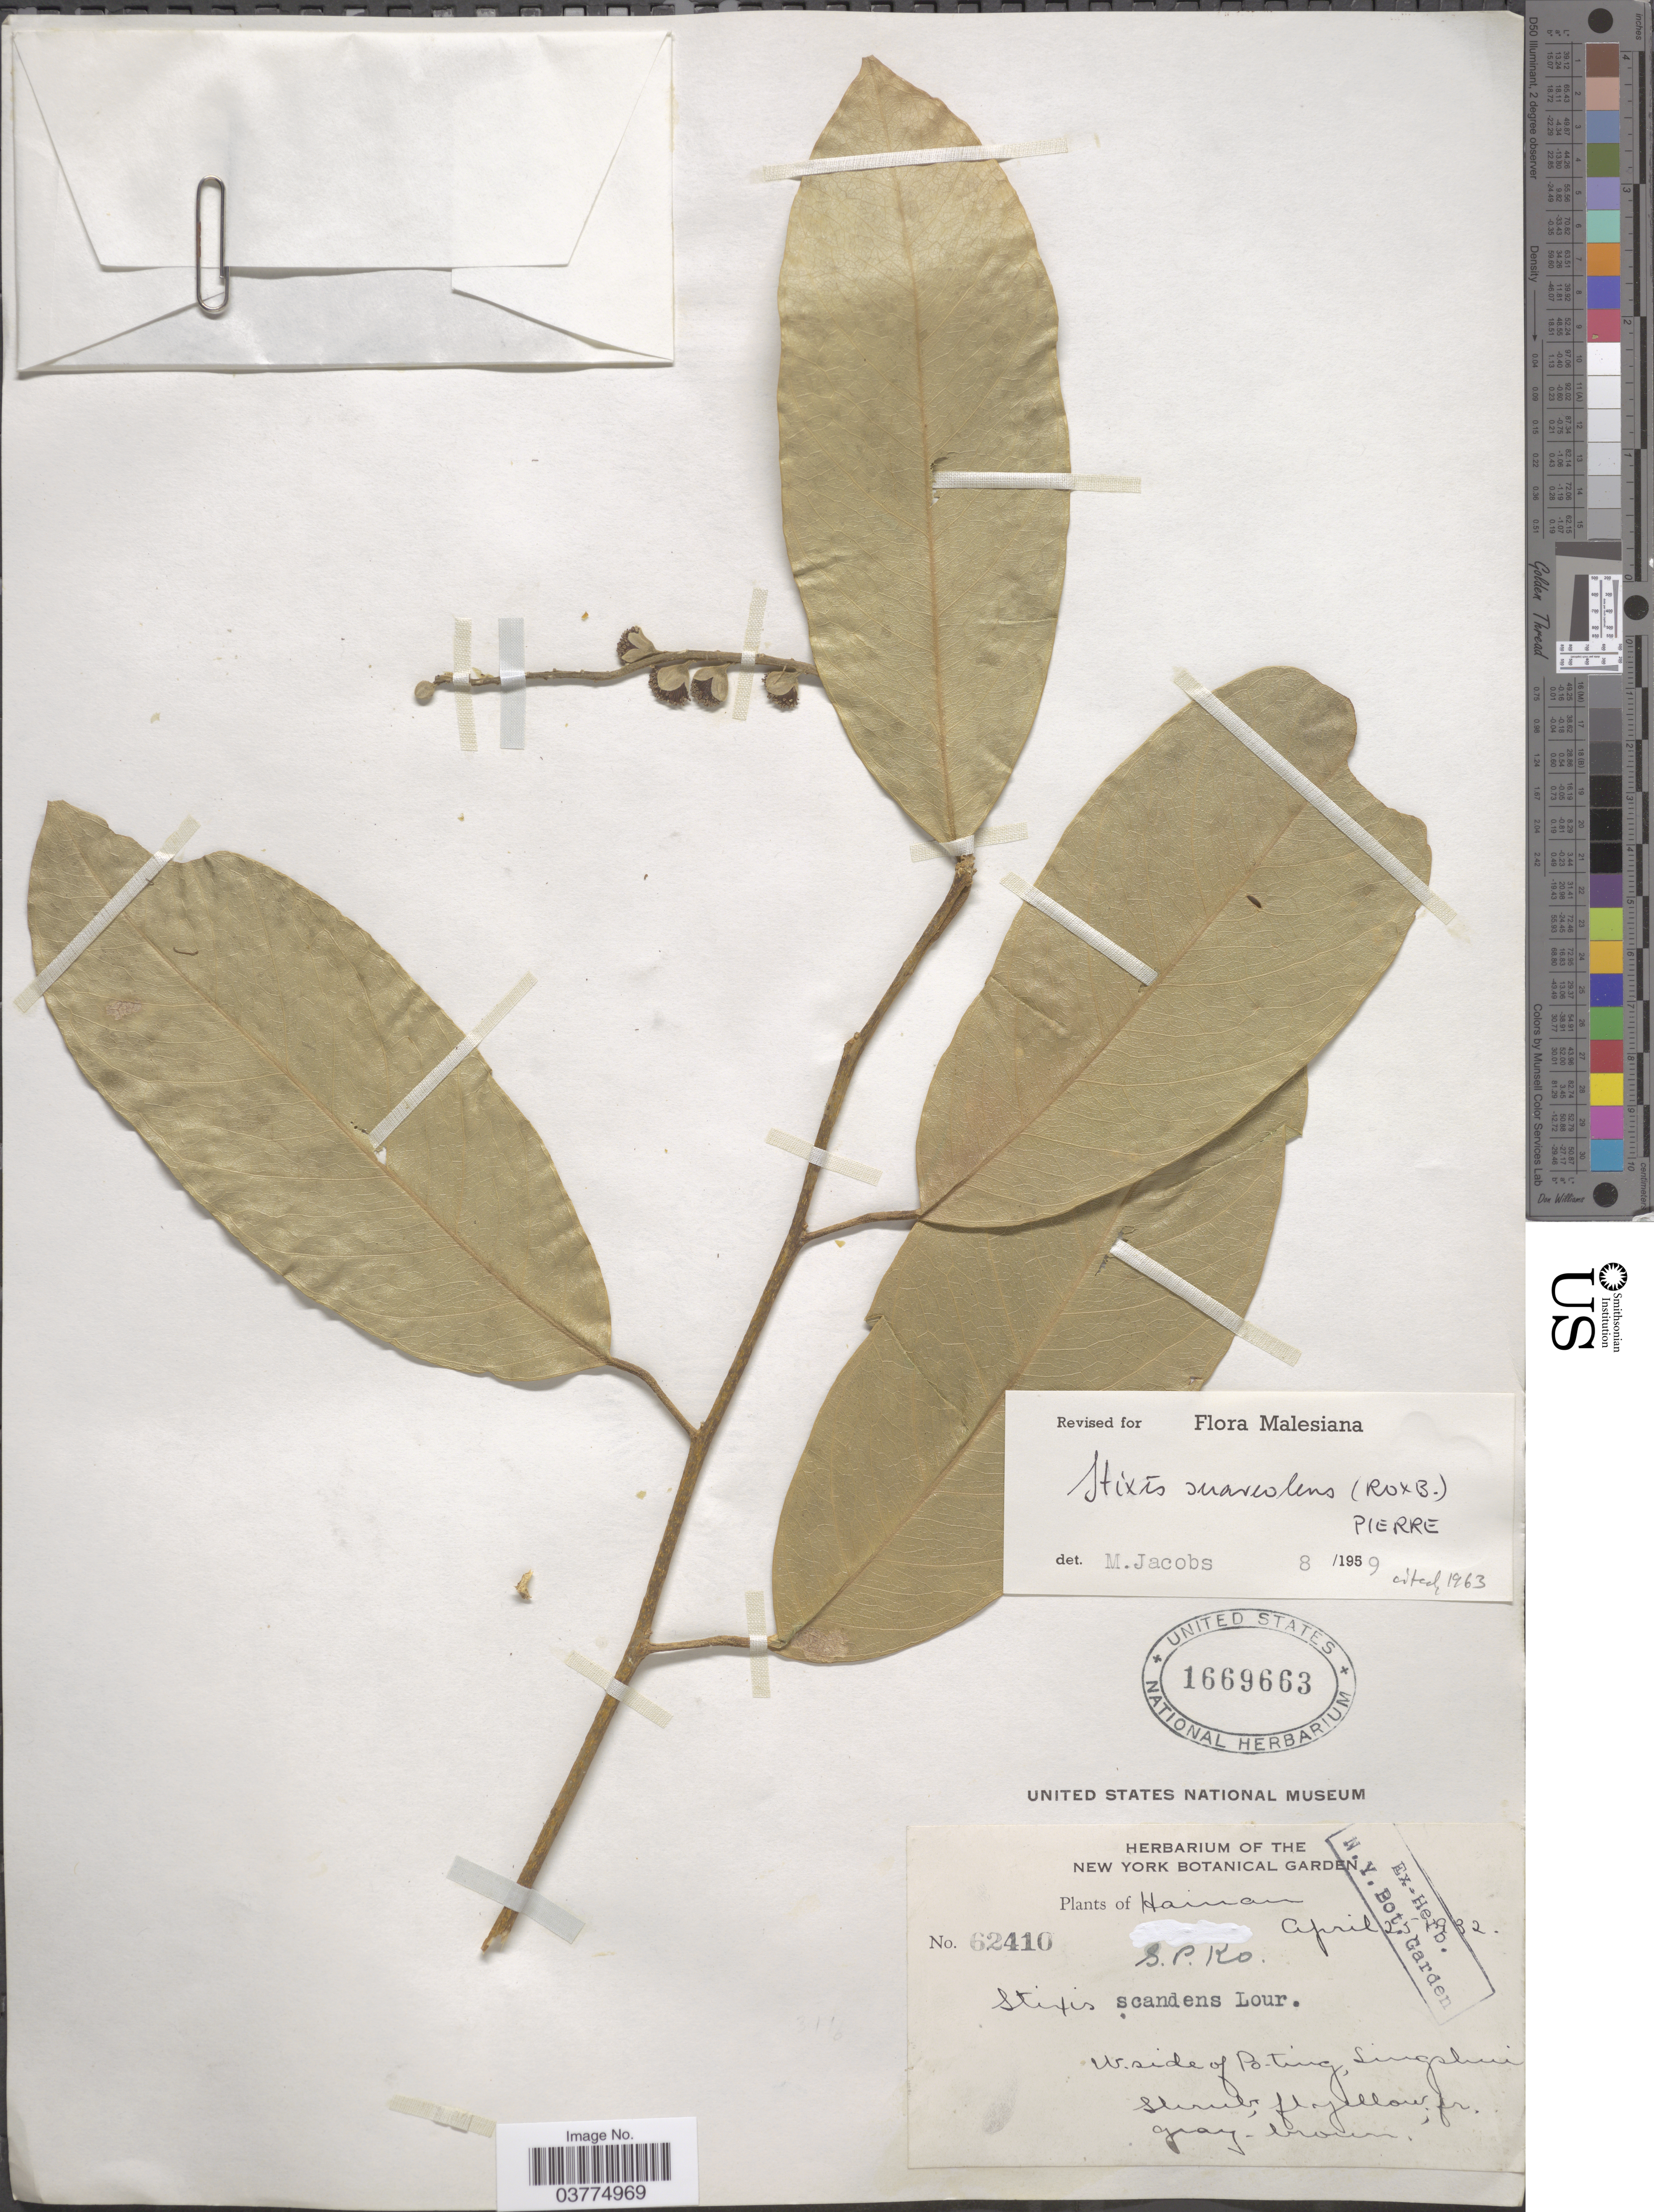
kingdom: Plantae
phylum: Tracheophyta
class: Magnoliopsida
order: Brassicales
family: Stixaceae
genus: Stixis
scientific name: Stixis suaveolens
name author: (Roxburgh) Baill.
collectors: S. P. Ko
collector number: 62410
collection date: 1932-04-25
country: China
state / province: Hainan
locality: W. side of Po-ting, Singshui.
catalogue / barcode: US 1669663